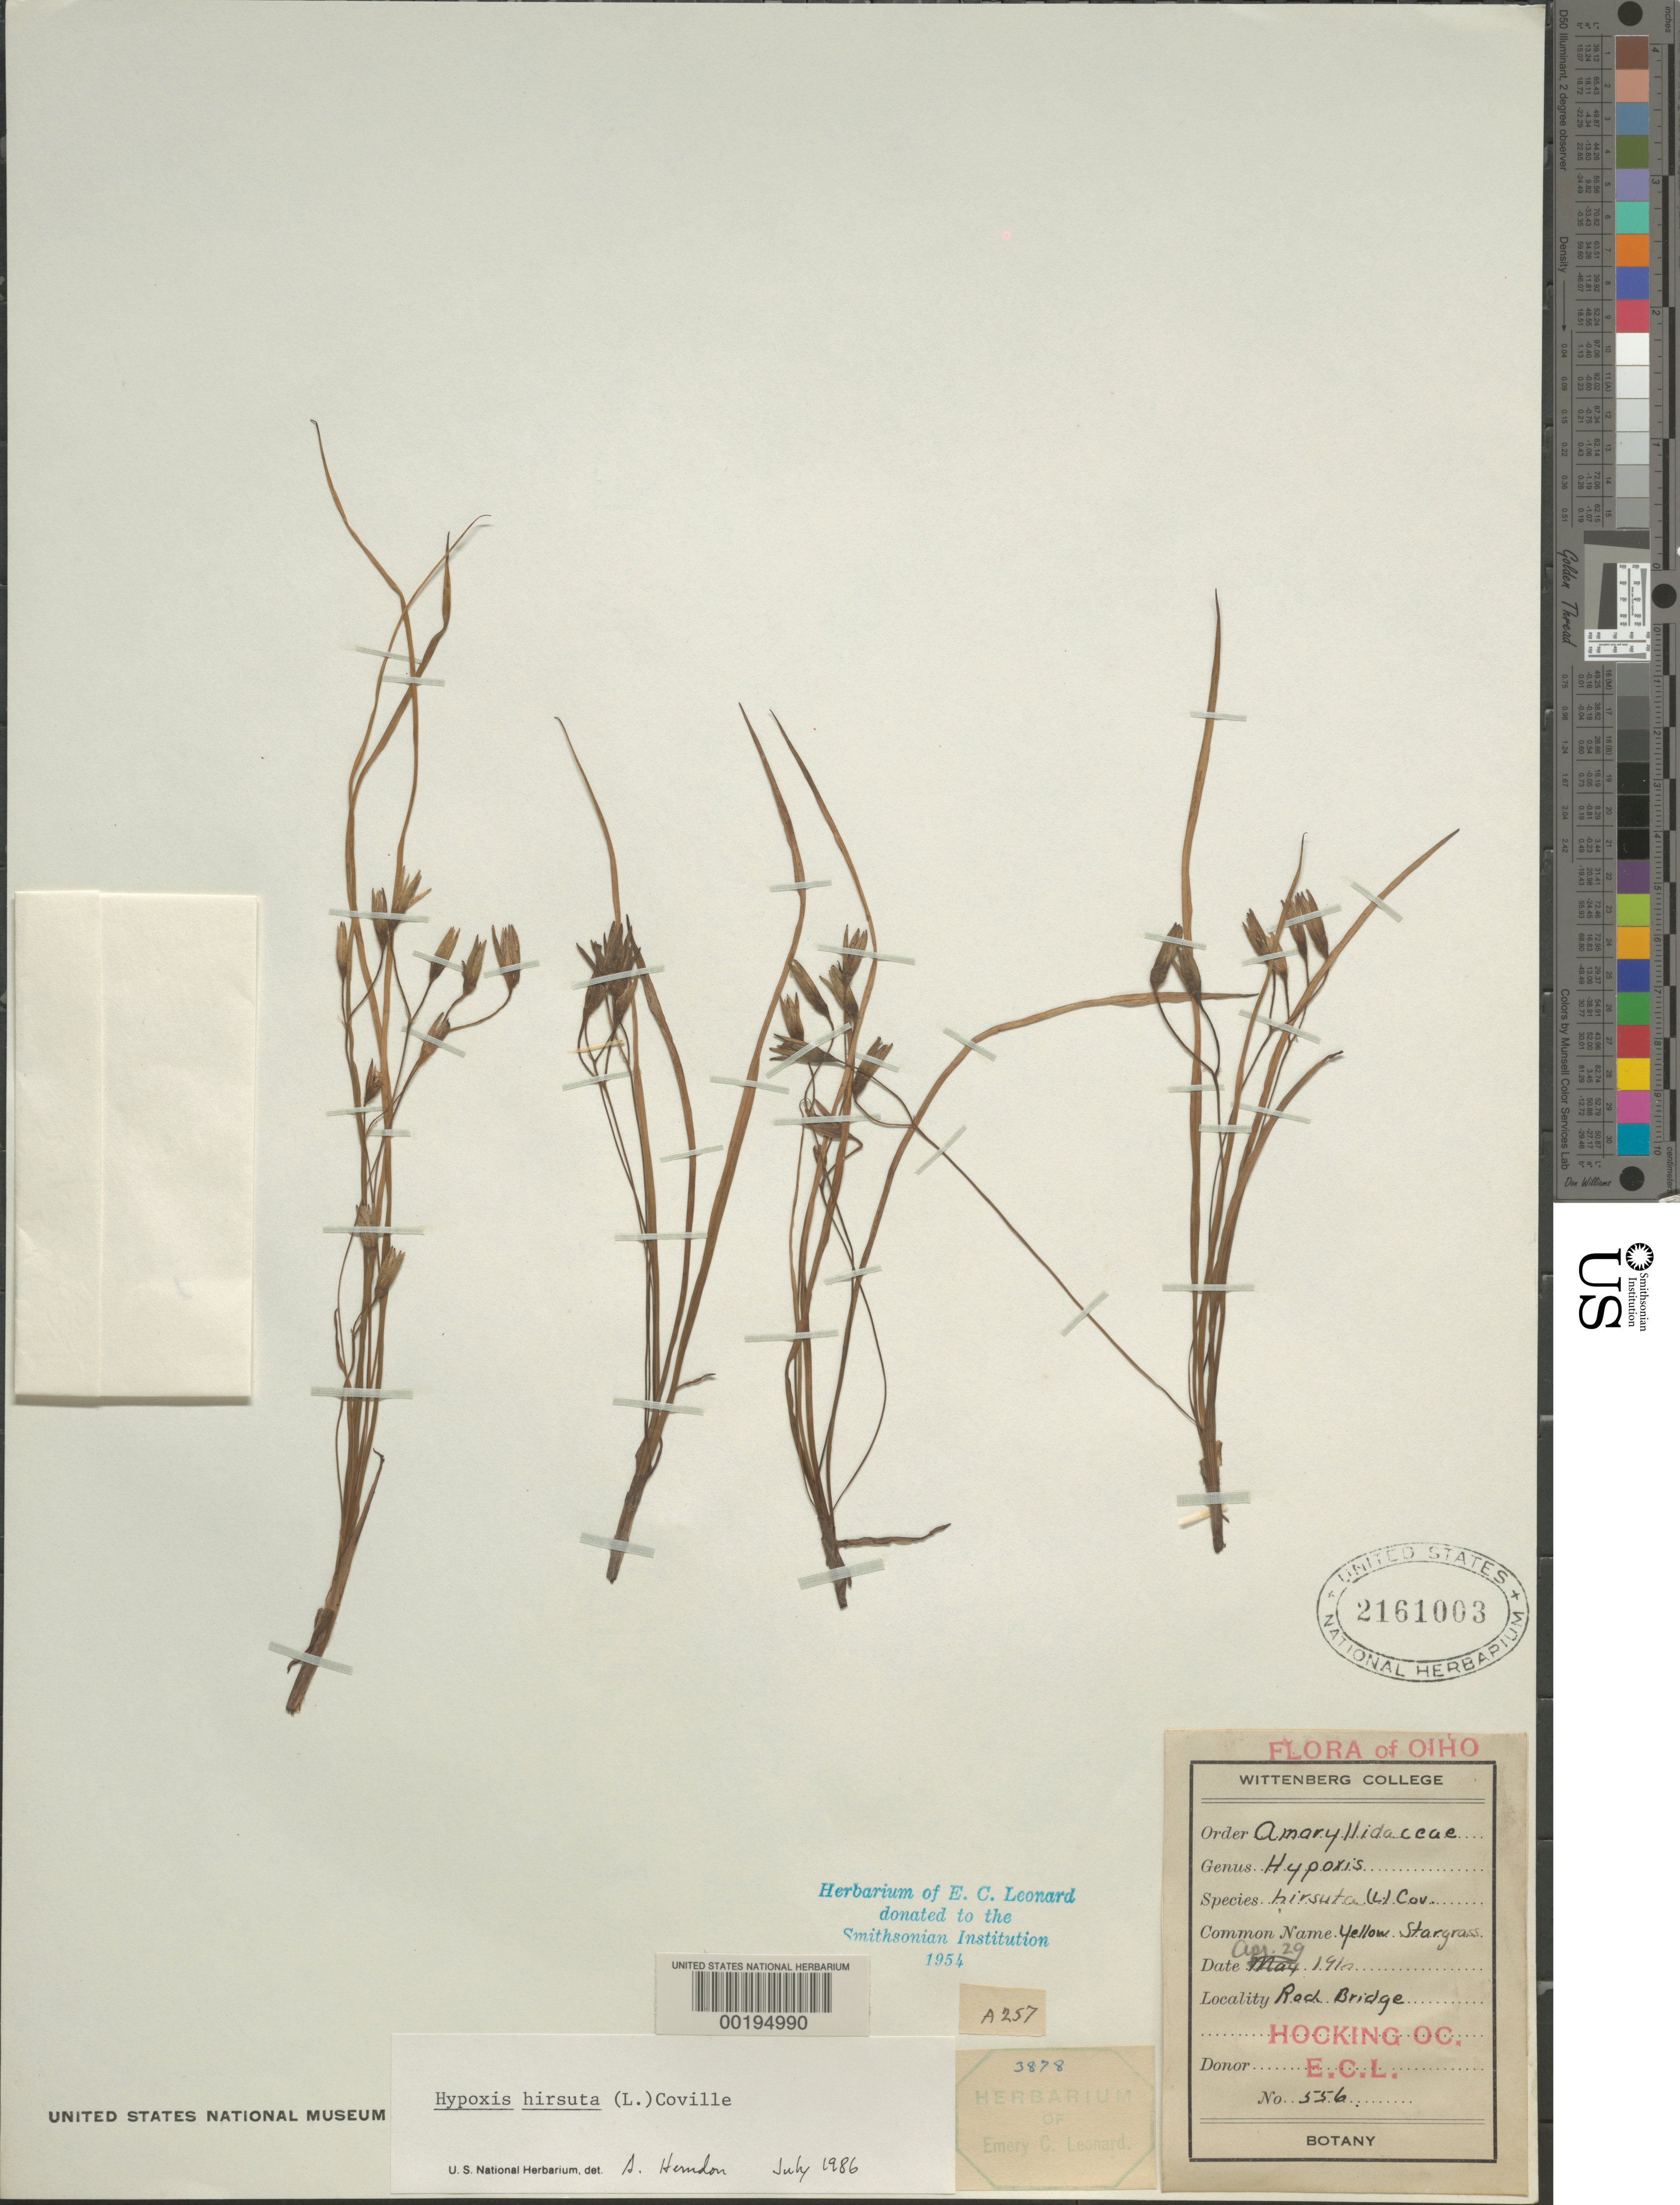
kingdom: Plantae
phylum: Tracheophyta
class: Liliopsida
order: Asparagales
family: Hypoxidaceae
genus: Hypoxis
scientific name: Hypoxis hirsuta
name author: (L.) Coville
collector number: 556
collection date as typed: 06 Jun 1915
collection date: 1915-06-06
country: United States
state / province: Ohio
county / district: Hocking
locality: Red bridge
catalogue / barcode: US 2161003